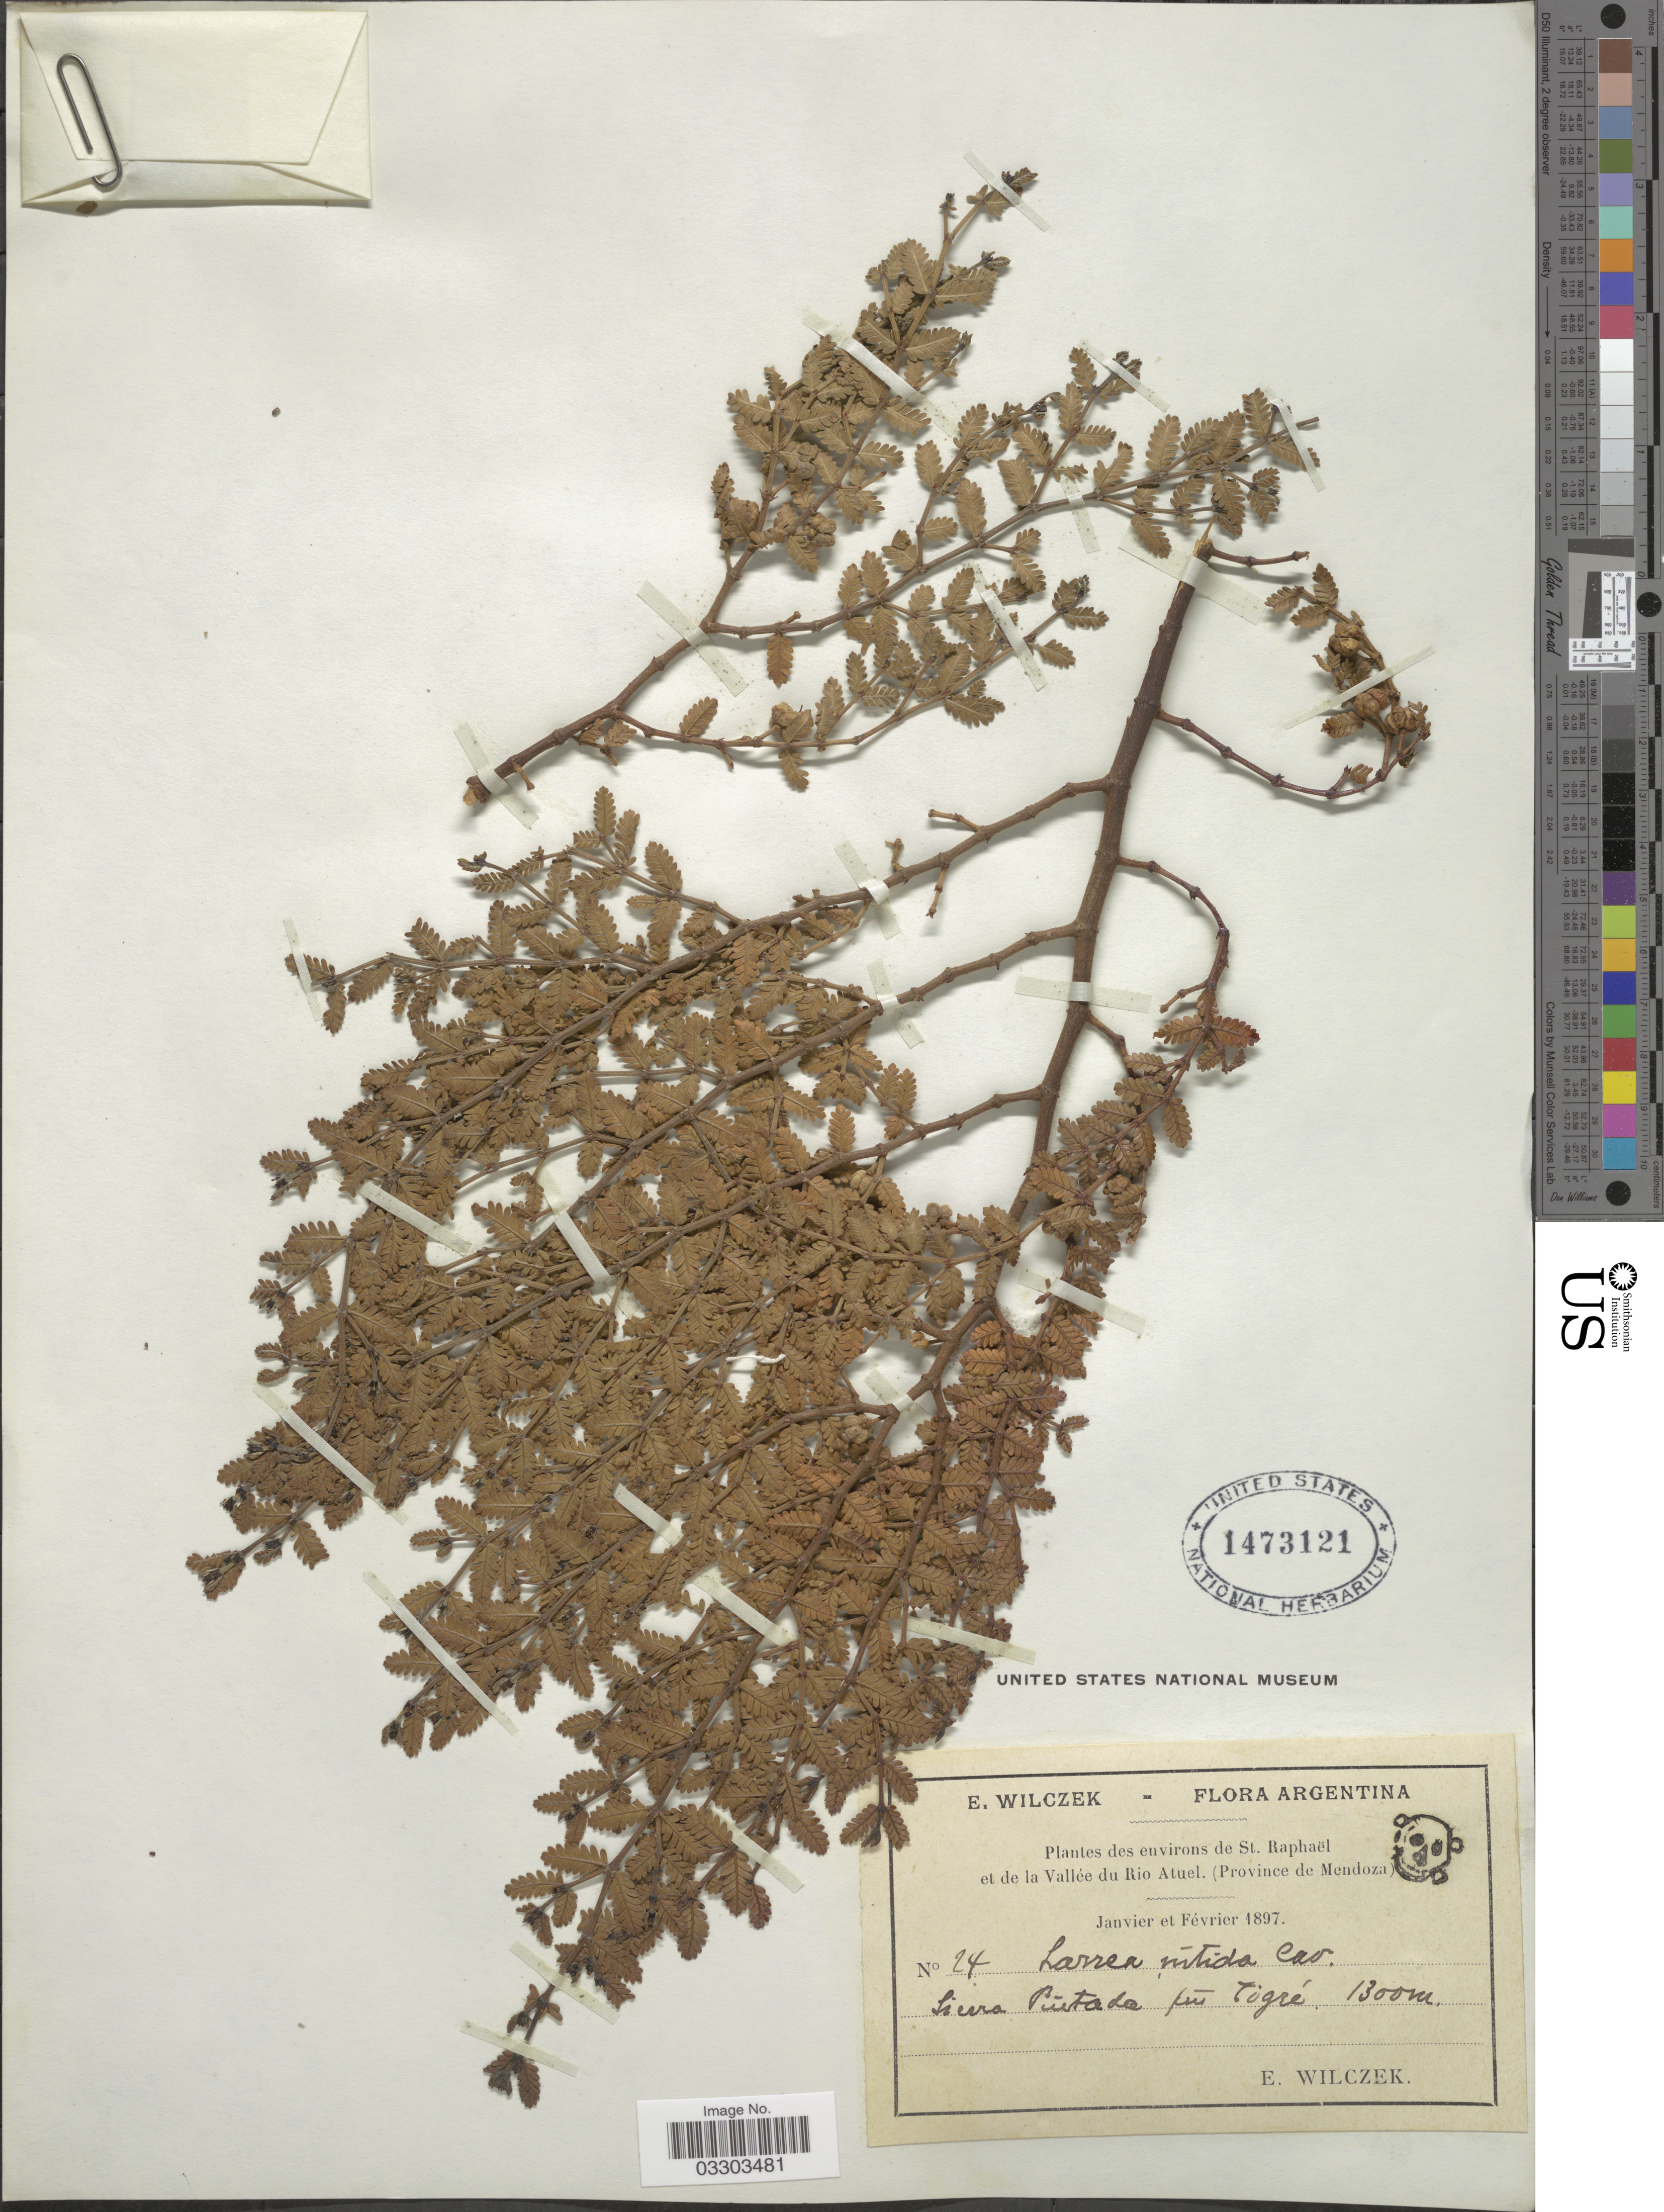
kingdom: Plantae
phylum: Tracheophyta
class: Magnoliopsida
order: Zygophyllales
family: Zygophyllaceae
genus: Larrea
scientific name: Larrea nitida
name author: Cav.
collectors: E. Wilczek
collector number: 24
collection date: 1897-01/1897-02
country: Argentina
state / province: Mendoza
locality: Environs de St. Raphaël et de la Vallée du Rio Atuel. Sierra Pintada prés Tigré.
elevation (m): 1300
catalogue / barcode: US 1473121